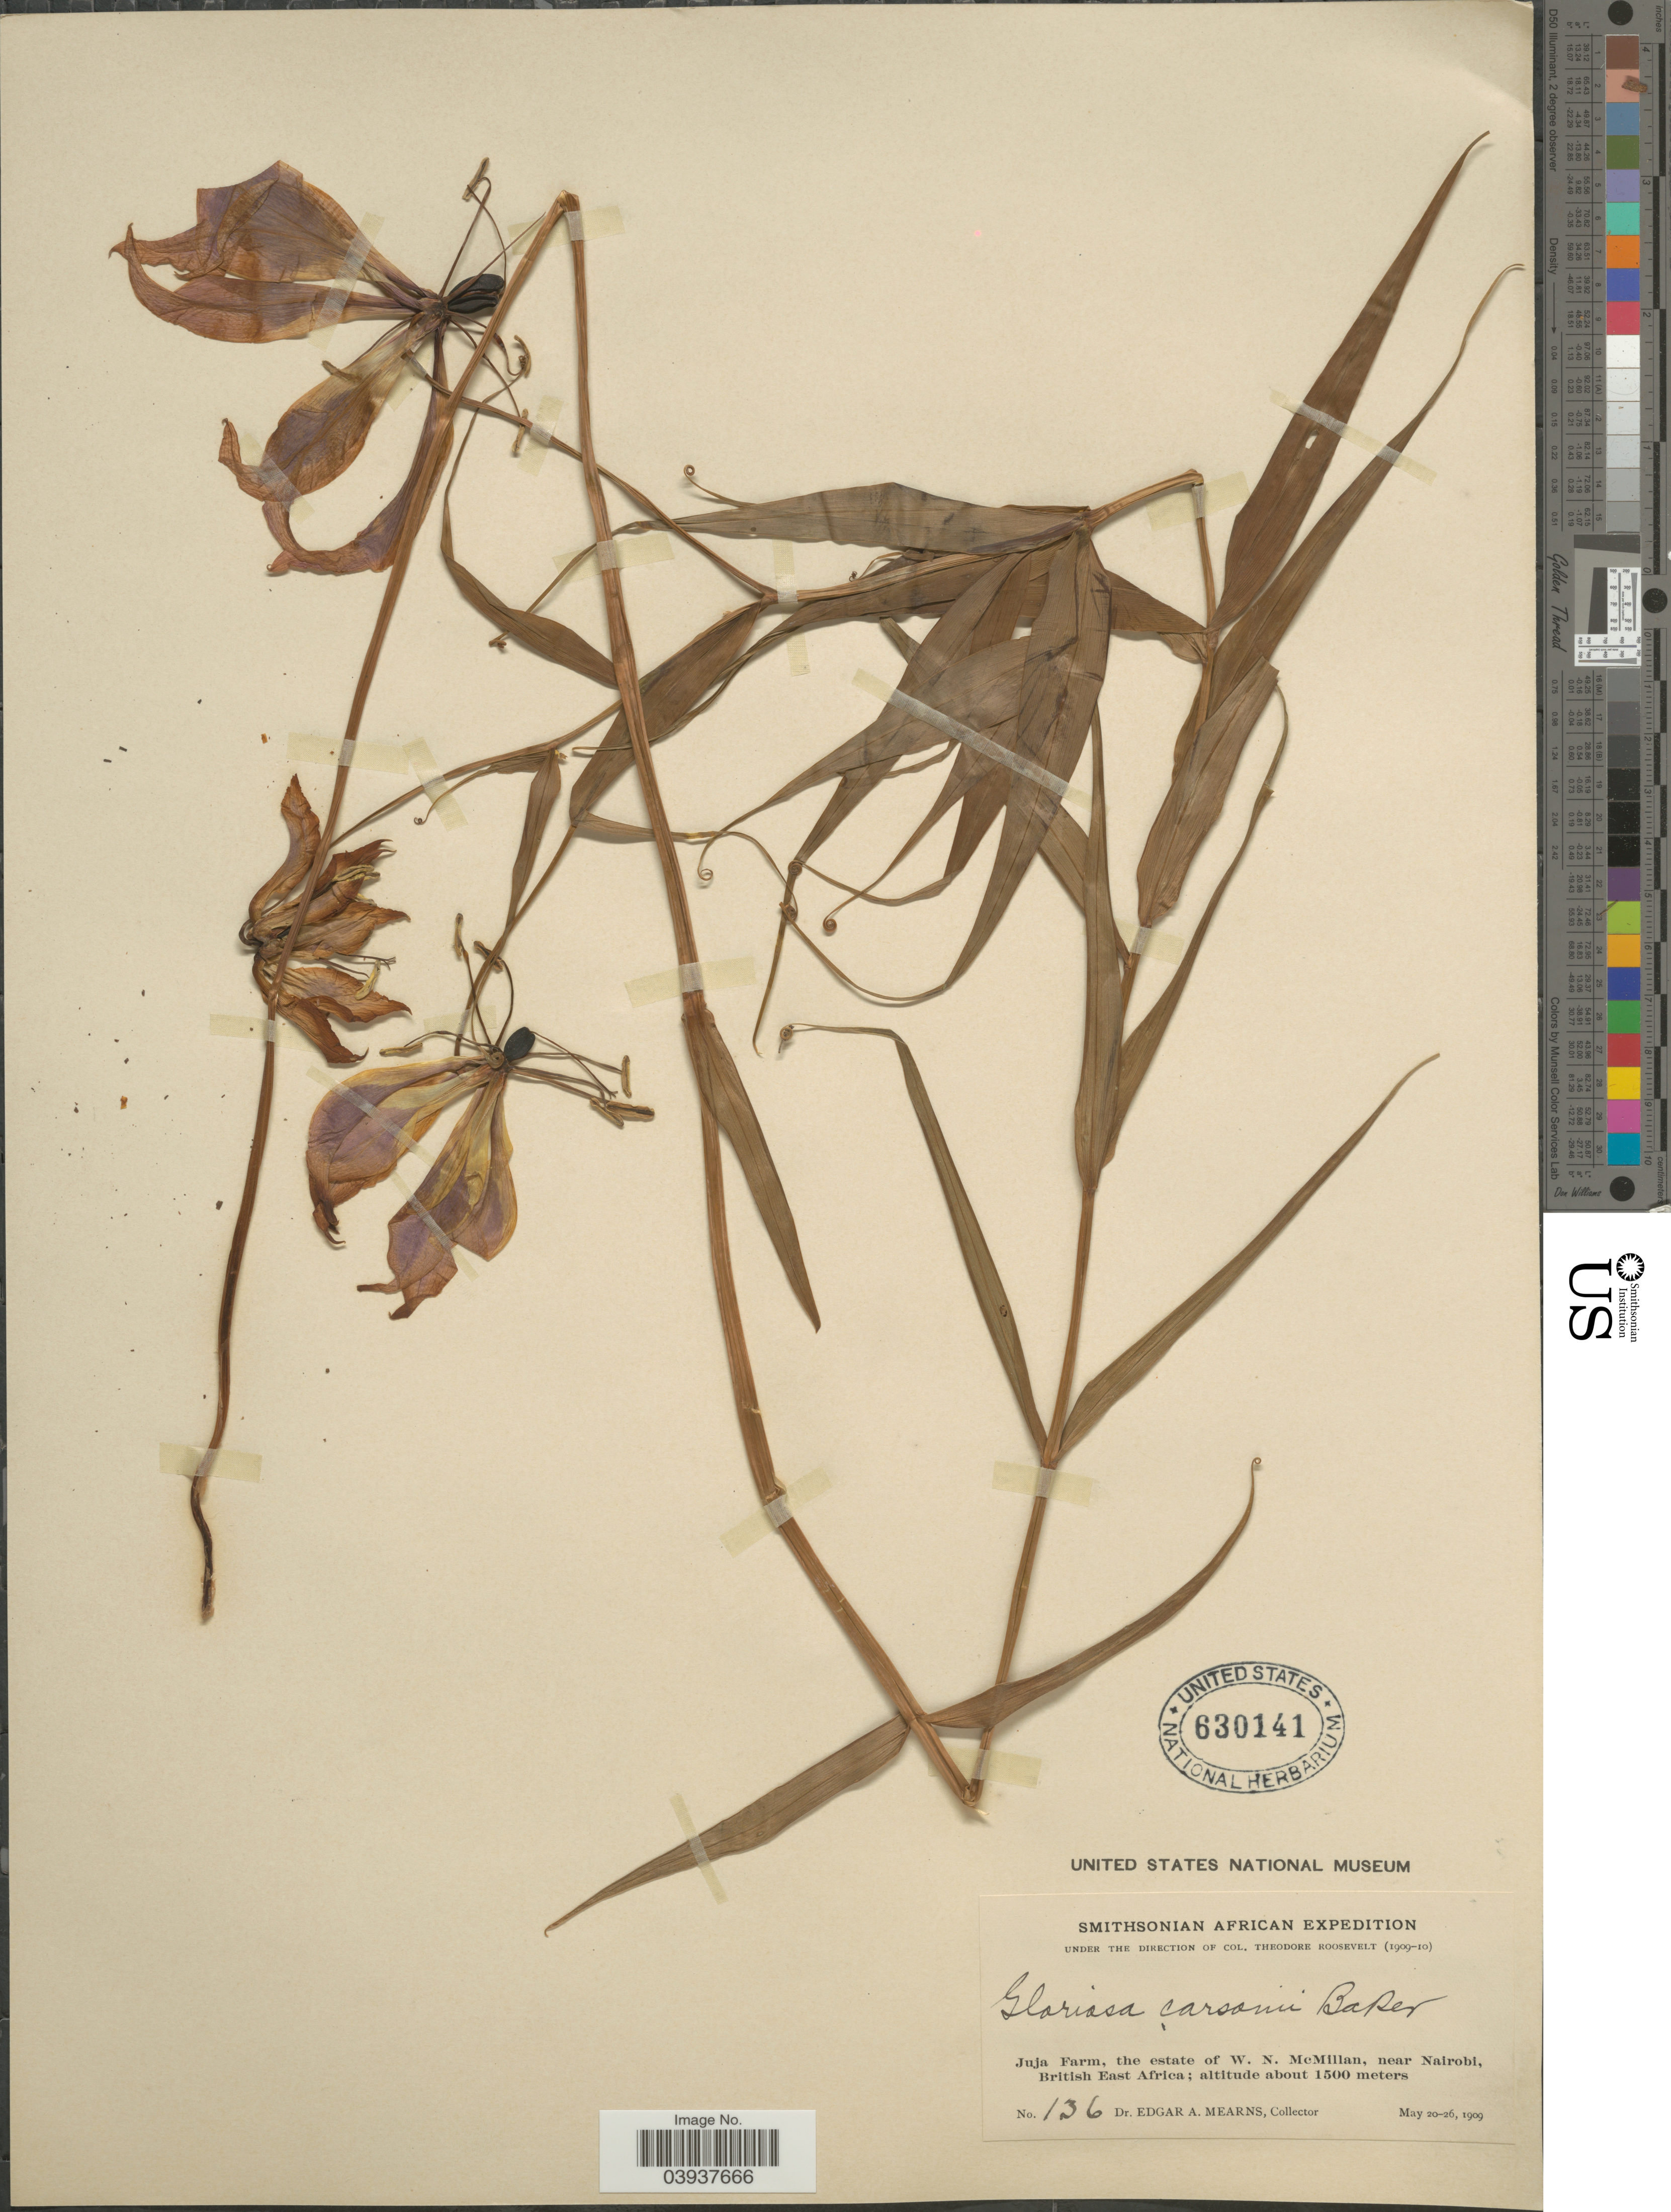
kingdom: Plantae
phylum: Tracheophyta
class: Liliopsida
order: Liliales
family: Colchicaceae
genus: Gloriosa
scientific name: Gloriosa carsonii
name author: Baker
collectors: E. A. Mearns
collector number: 136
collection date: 1909-05-20/1909-05-26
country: Kenya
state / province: Nairobi Area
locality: Juja Farm, the estate of W. N. McMillan, near Nairobi, British East Africa.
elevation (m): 1500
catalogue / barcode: US 630141